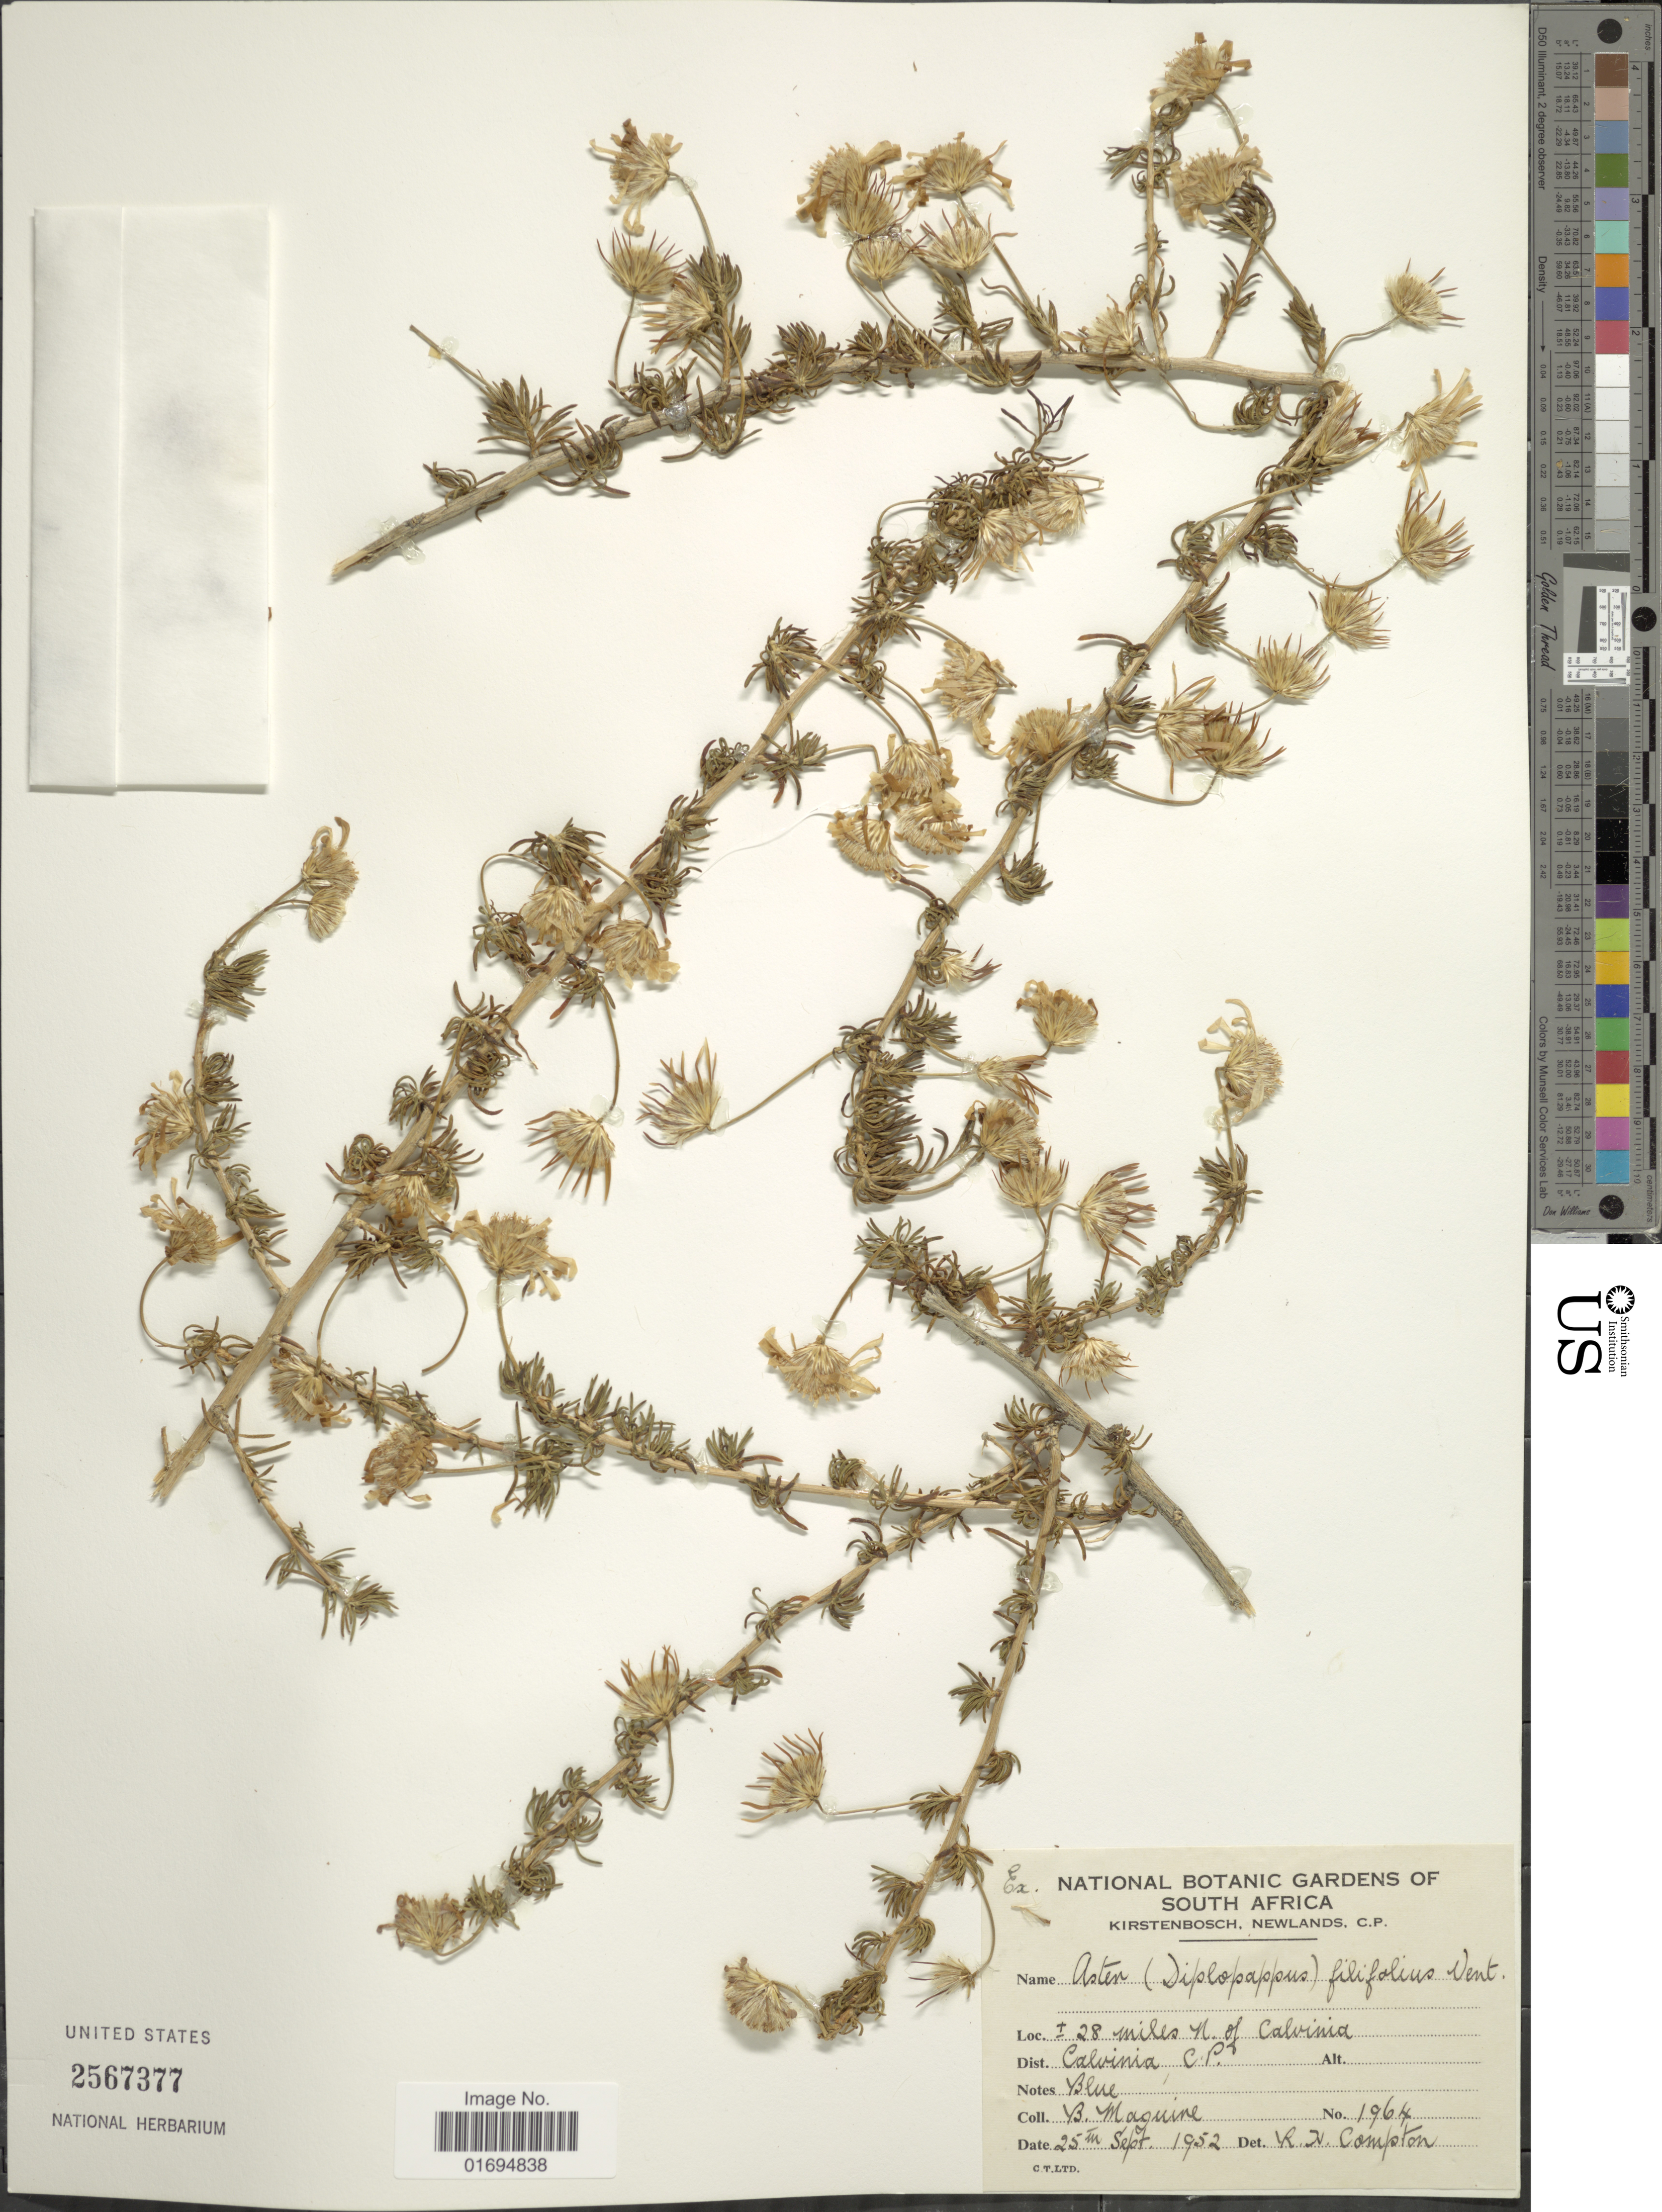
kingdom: Plantae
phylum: Tracheophyta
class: Magnoliopsida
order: Asterales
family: Asteraceae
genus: Felicia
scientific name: Felicia filifolia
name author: (Vent.) Burtt Davy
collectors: B. Maguire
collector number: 1964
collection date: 1952-09-22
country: South Africa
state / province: Northern Cape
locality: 28 miles N. of Calvinia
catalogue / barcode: US 2567377